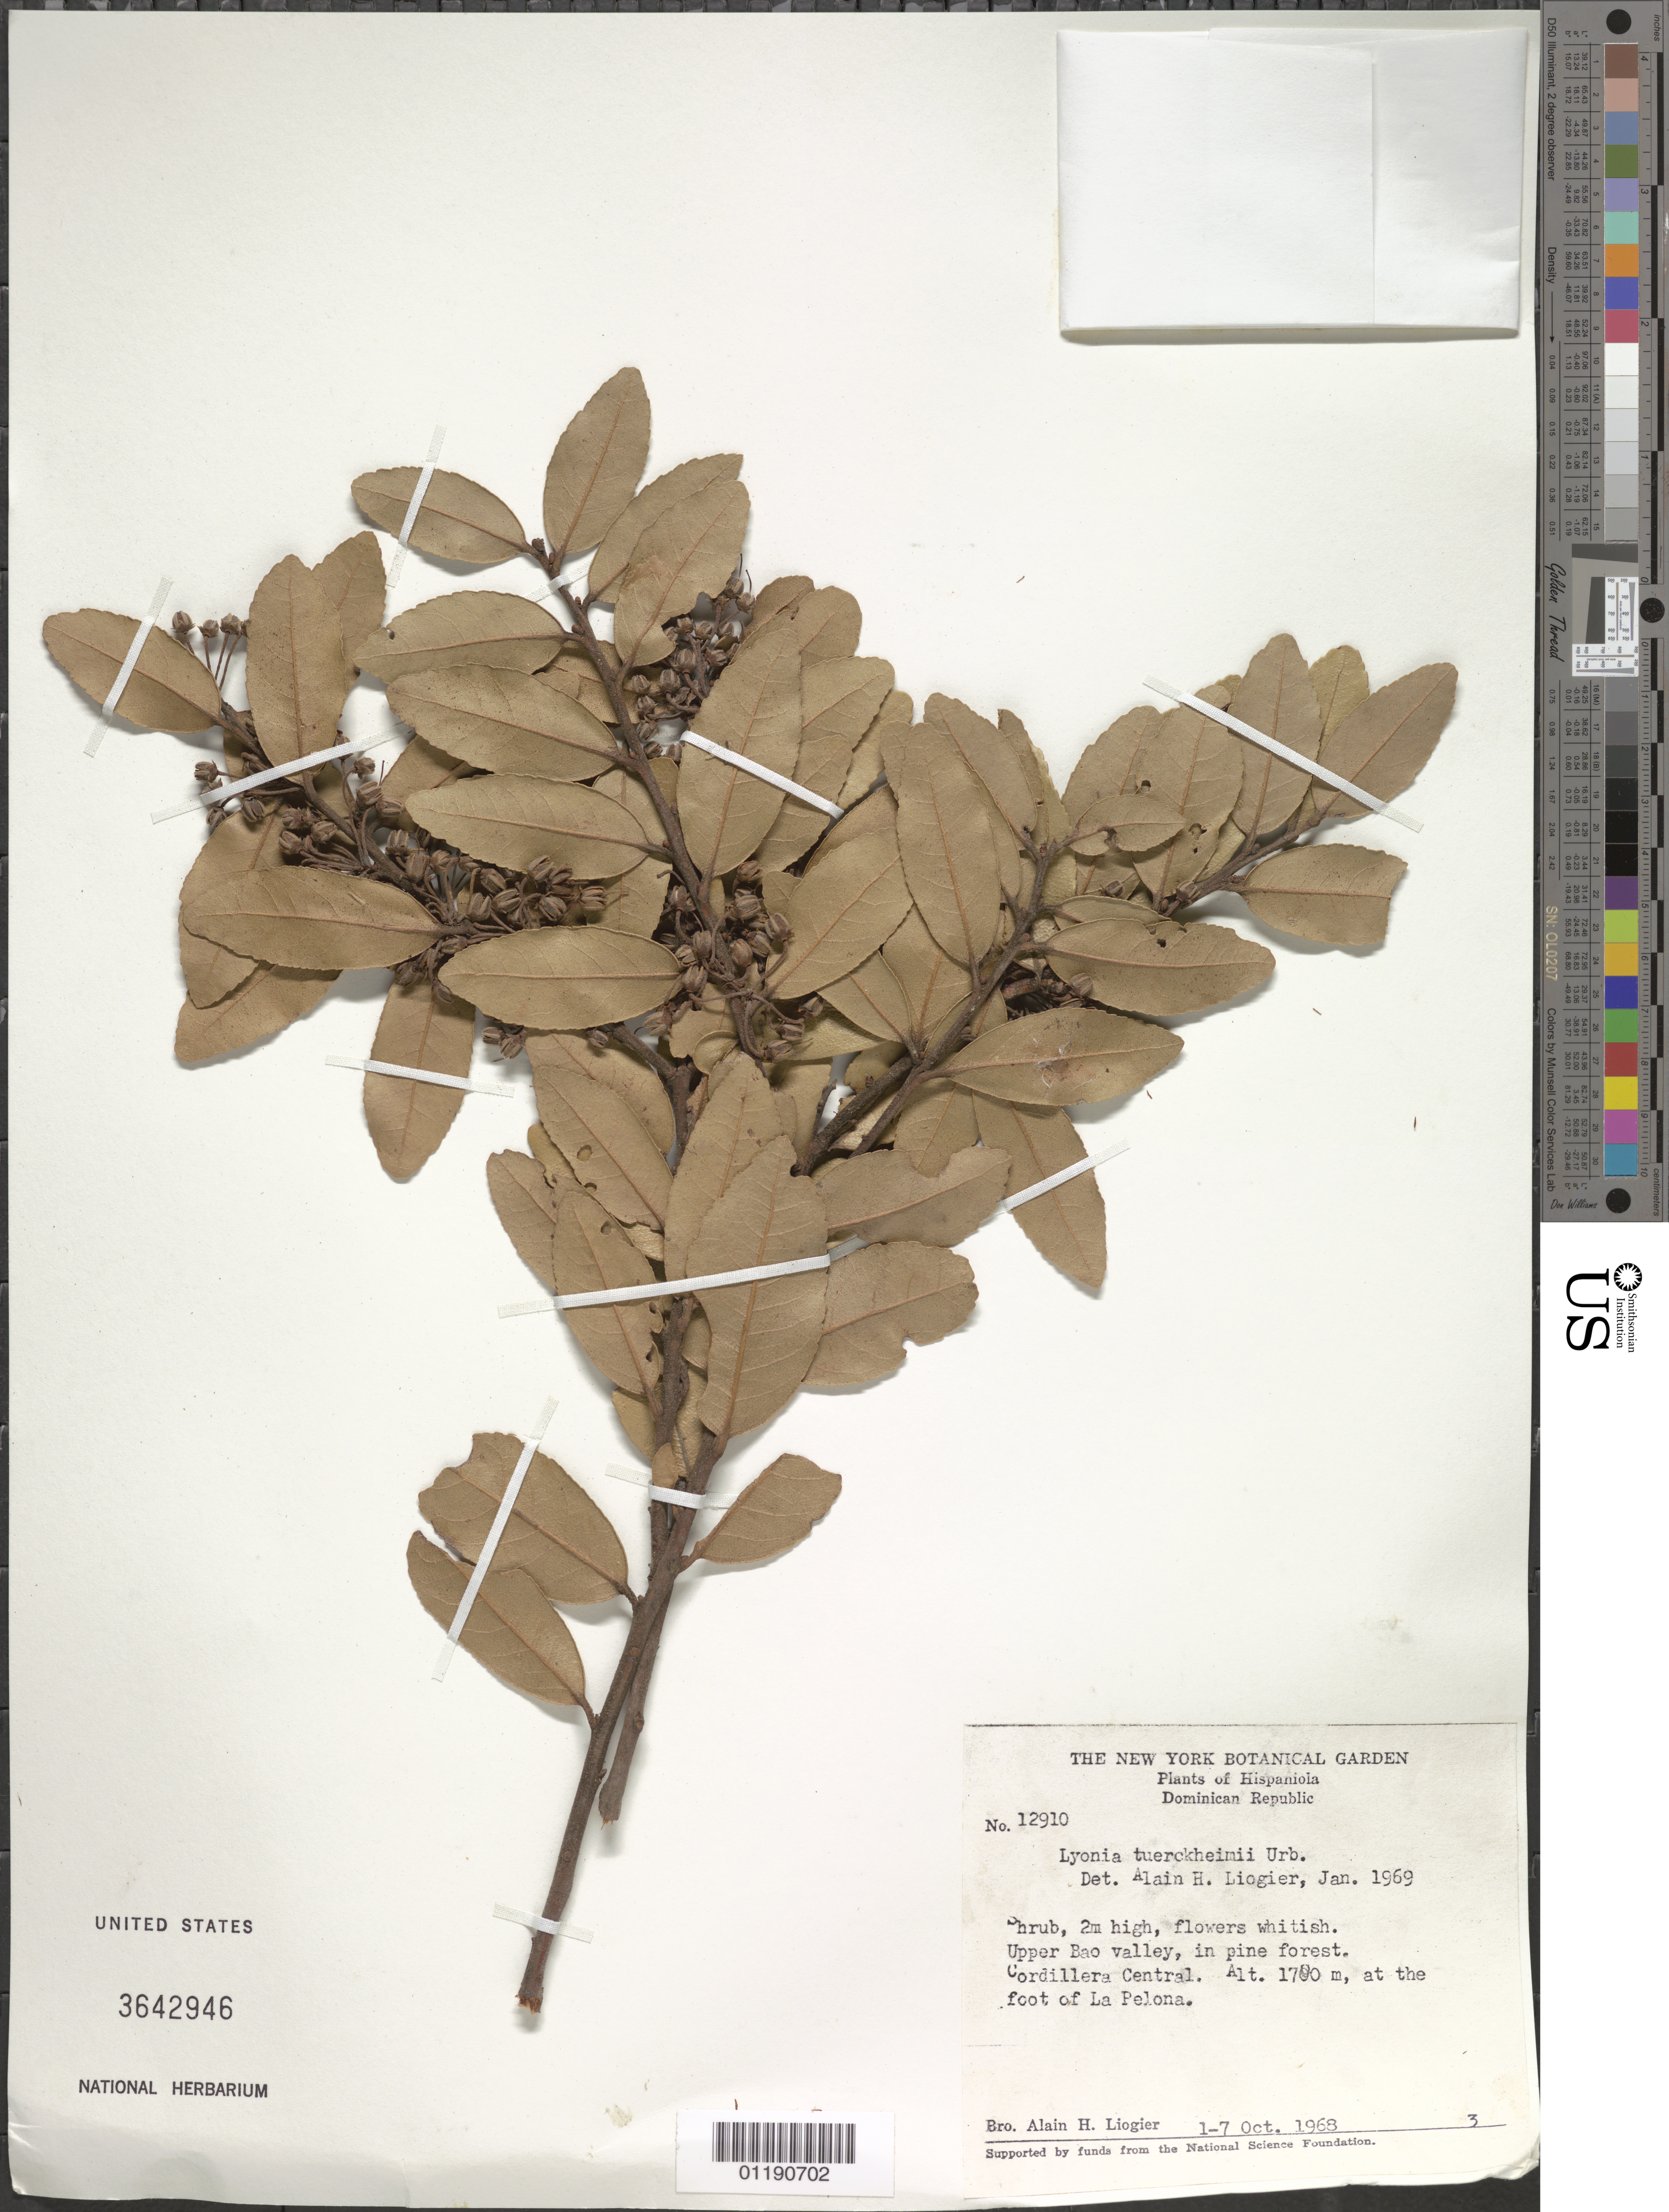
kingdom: Plantae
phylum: Tracheophyta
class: Magnoliopsida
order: Ericales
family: Ericaceae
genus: Lyonia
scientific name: Lyonia tuerckheimii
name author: Urb.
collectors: A. H. Liogier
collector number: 12910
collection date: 1968-10-01/1968-10-07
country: Dominican Republic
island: Hispaniola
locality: Upper Bao valley. Cordillera Central. At the foot of La Pelona.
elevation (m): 1700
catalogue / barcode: US 3642946